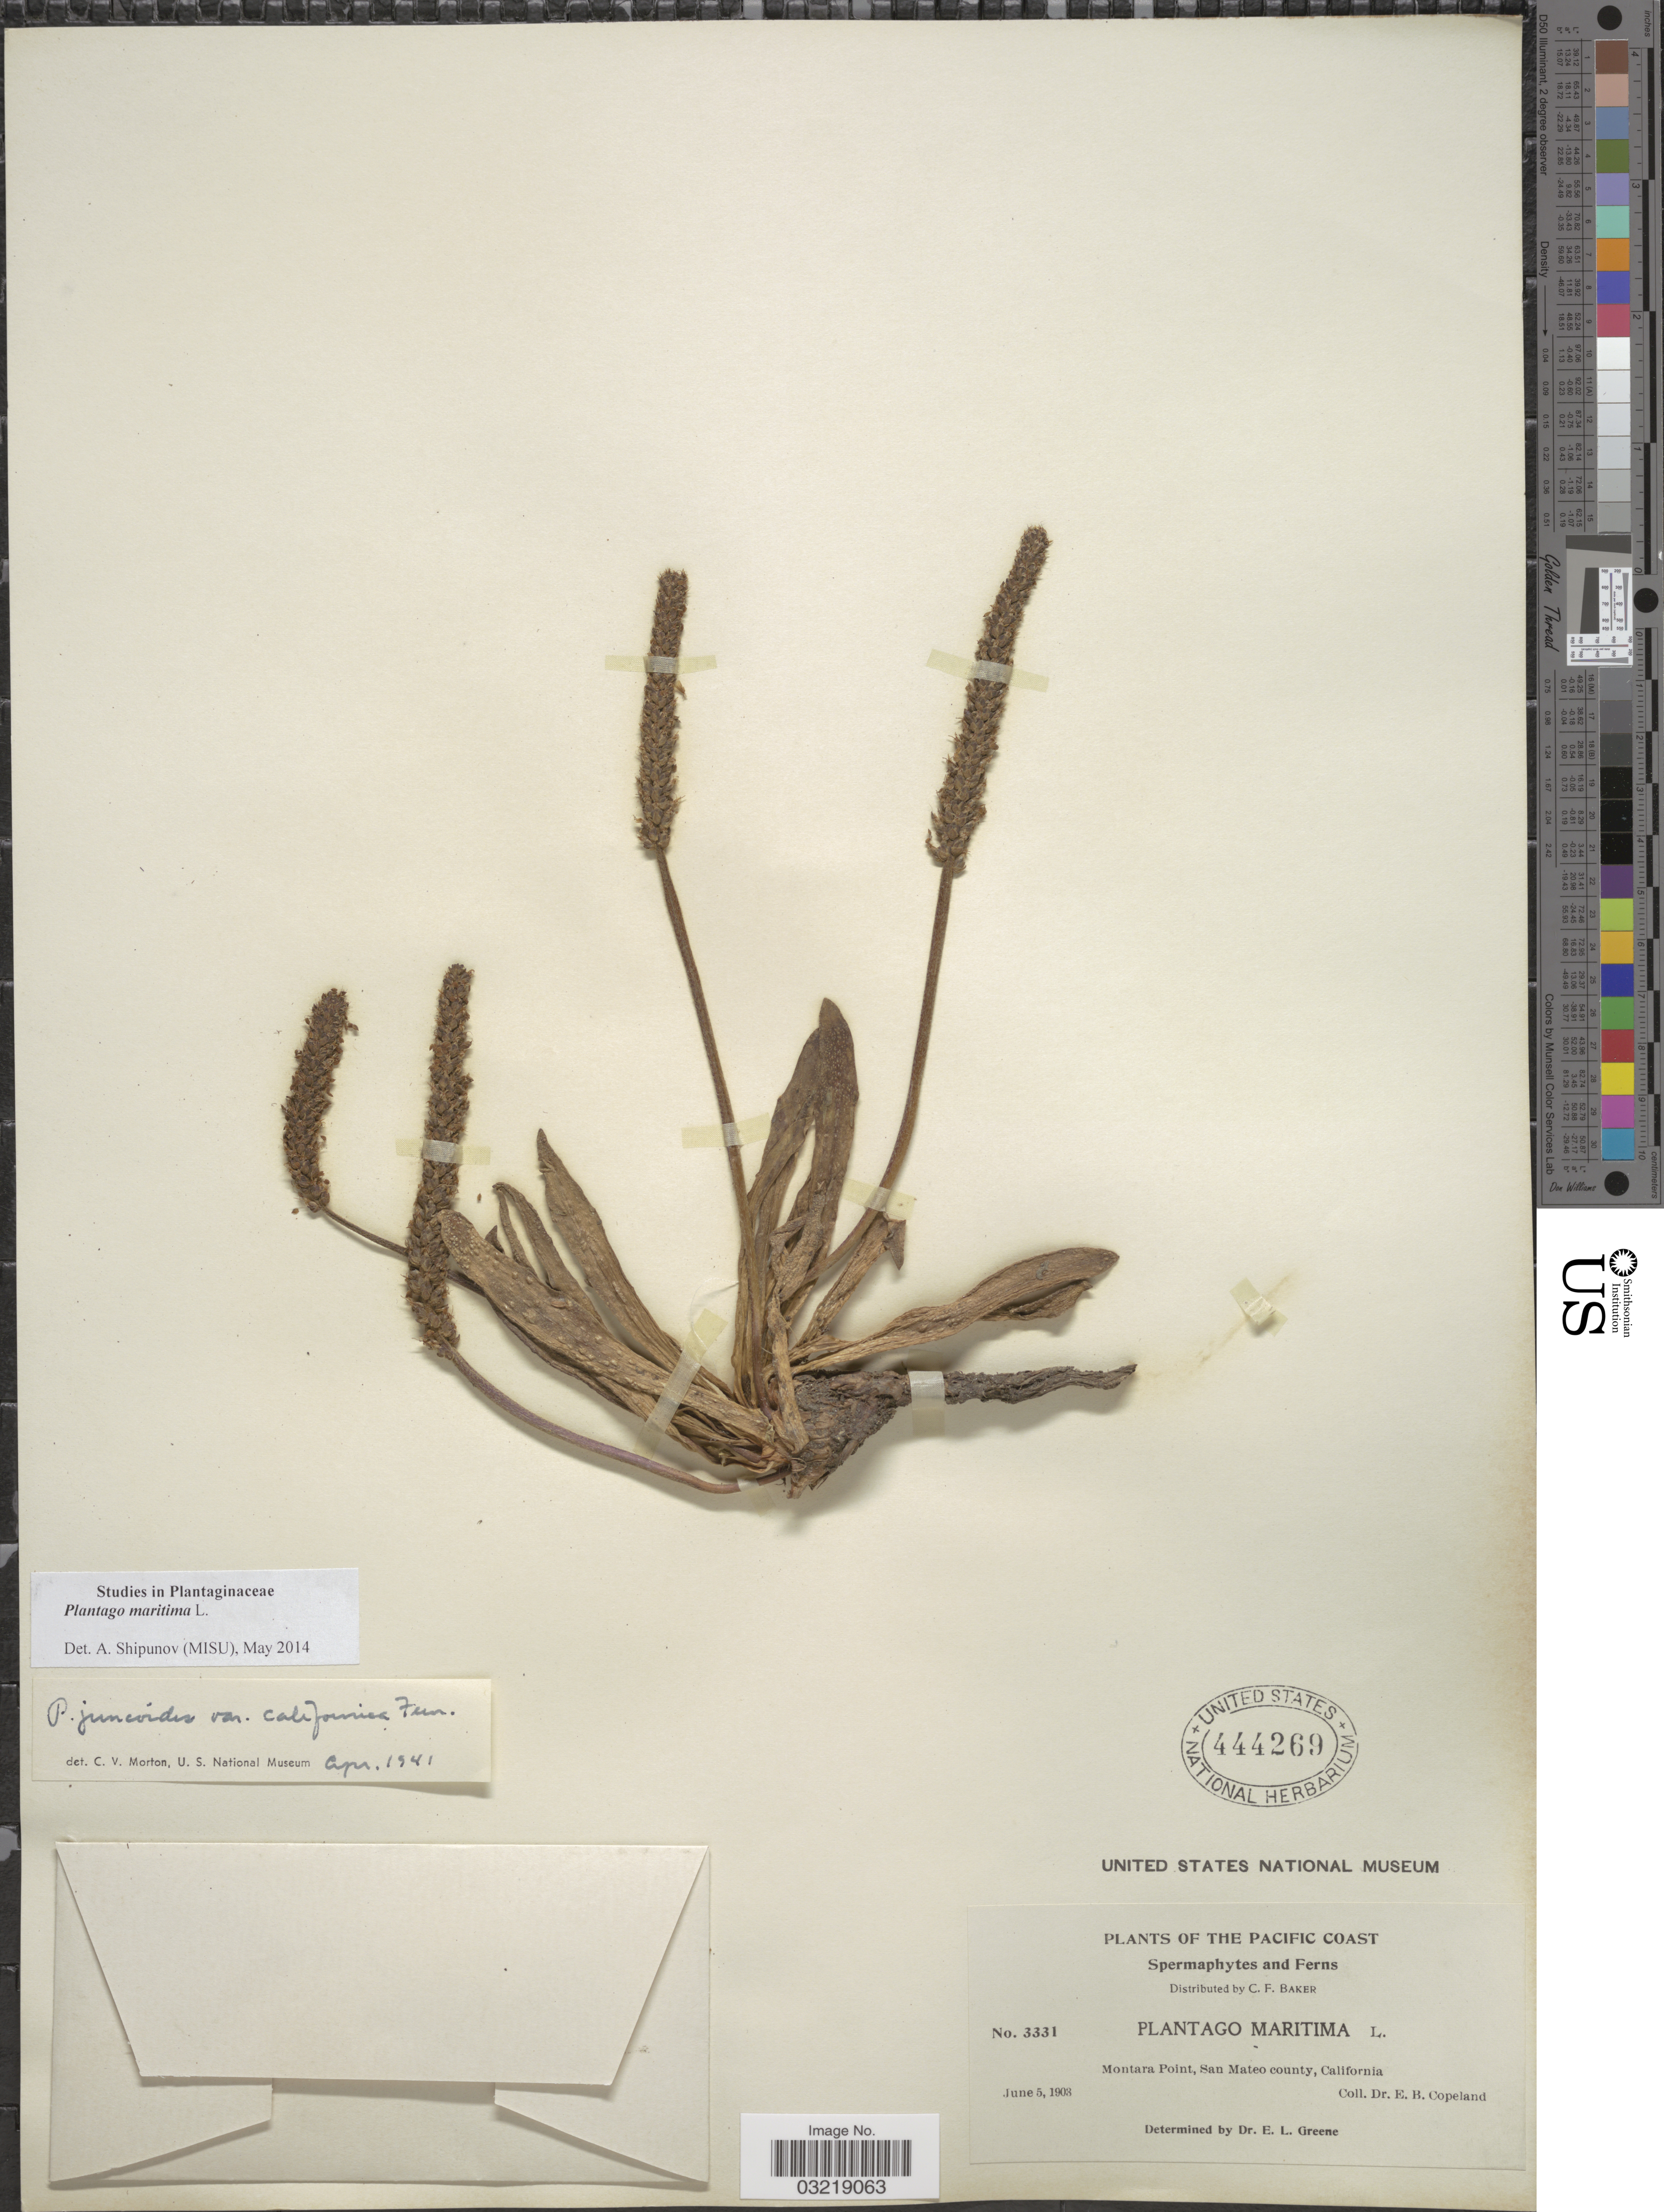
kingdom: Plantae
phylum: Tracheophyta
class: Magnoliopsida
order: Lamiales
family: Plantaginaceae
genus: Plantago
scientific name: Plantago maritima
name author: L.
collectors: E. B. Copeland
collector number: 3331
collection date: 1903-06-05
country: United States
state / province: California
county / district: San Mateo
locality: Pacific Coast. Montara Point, San Mateo county.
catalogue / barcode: US 444269